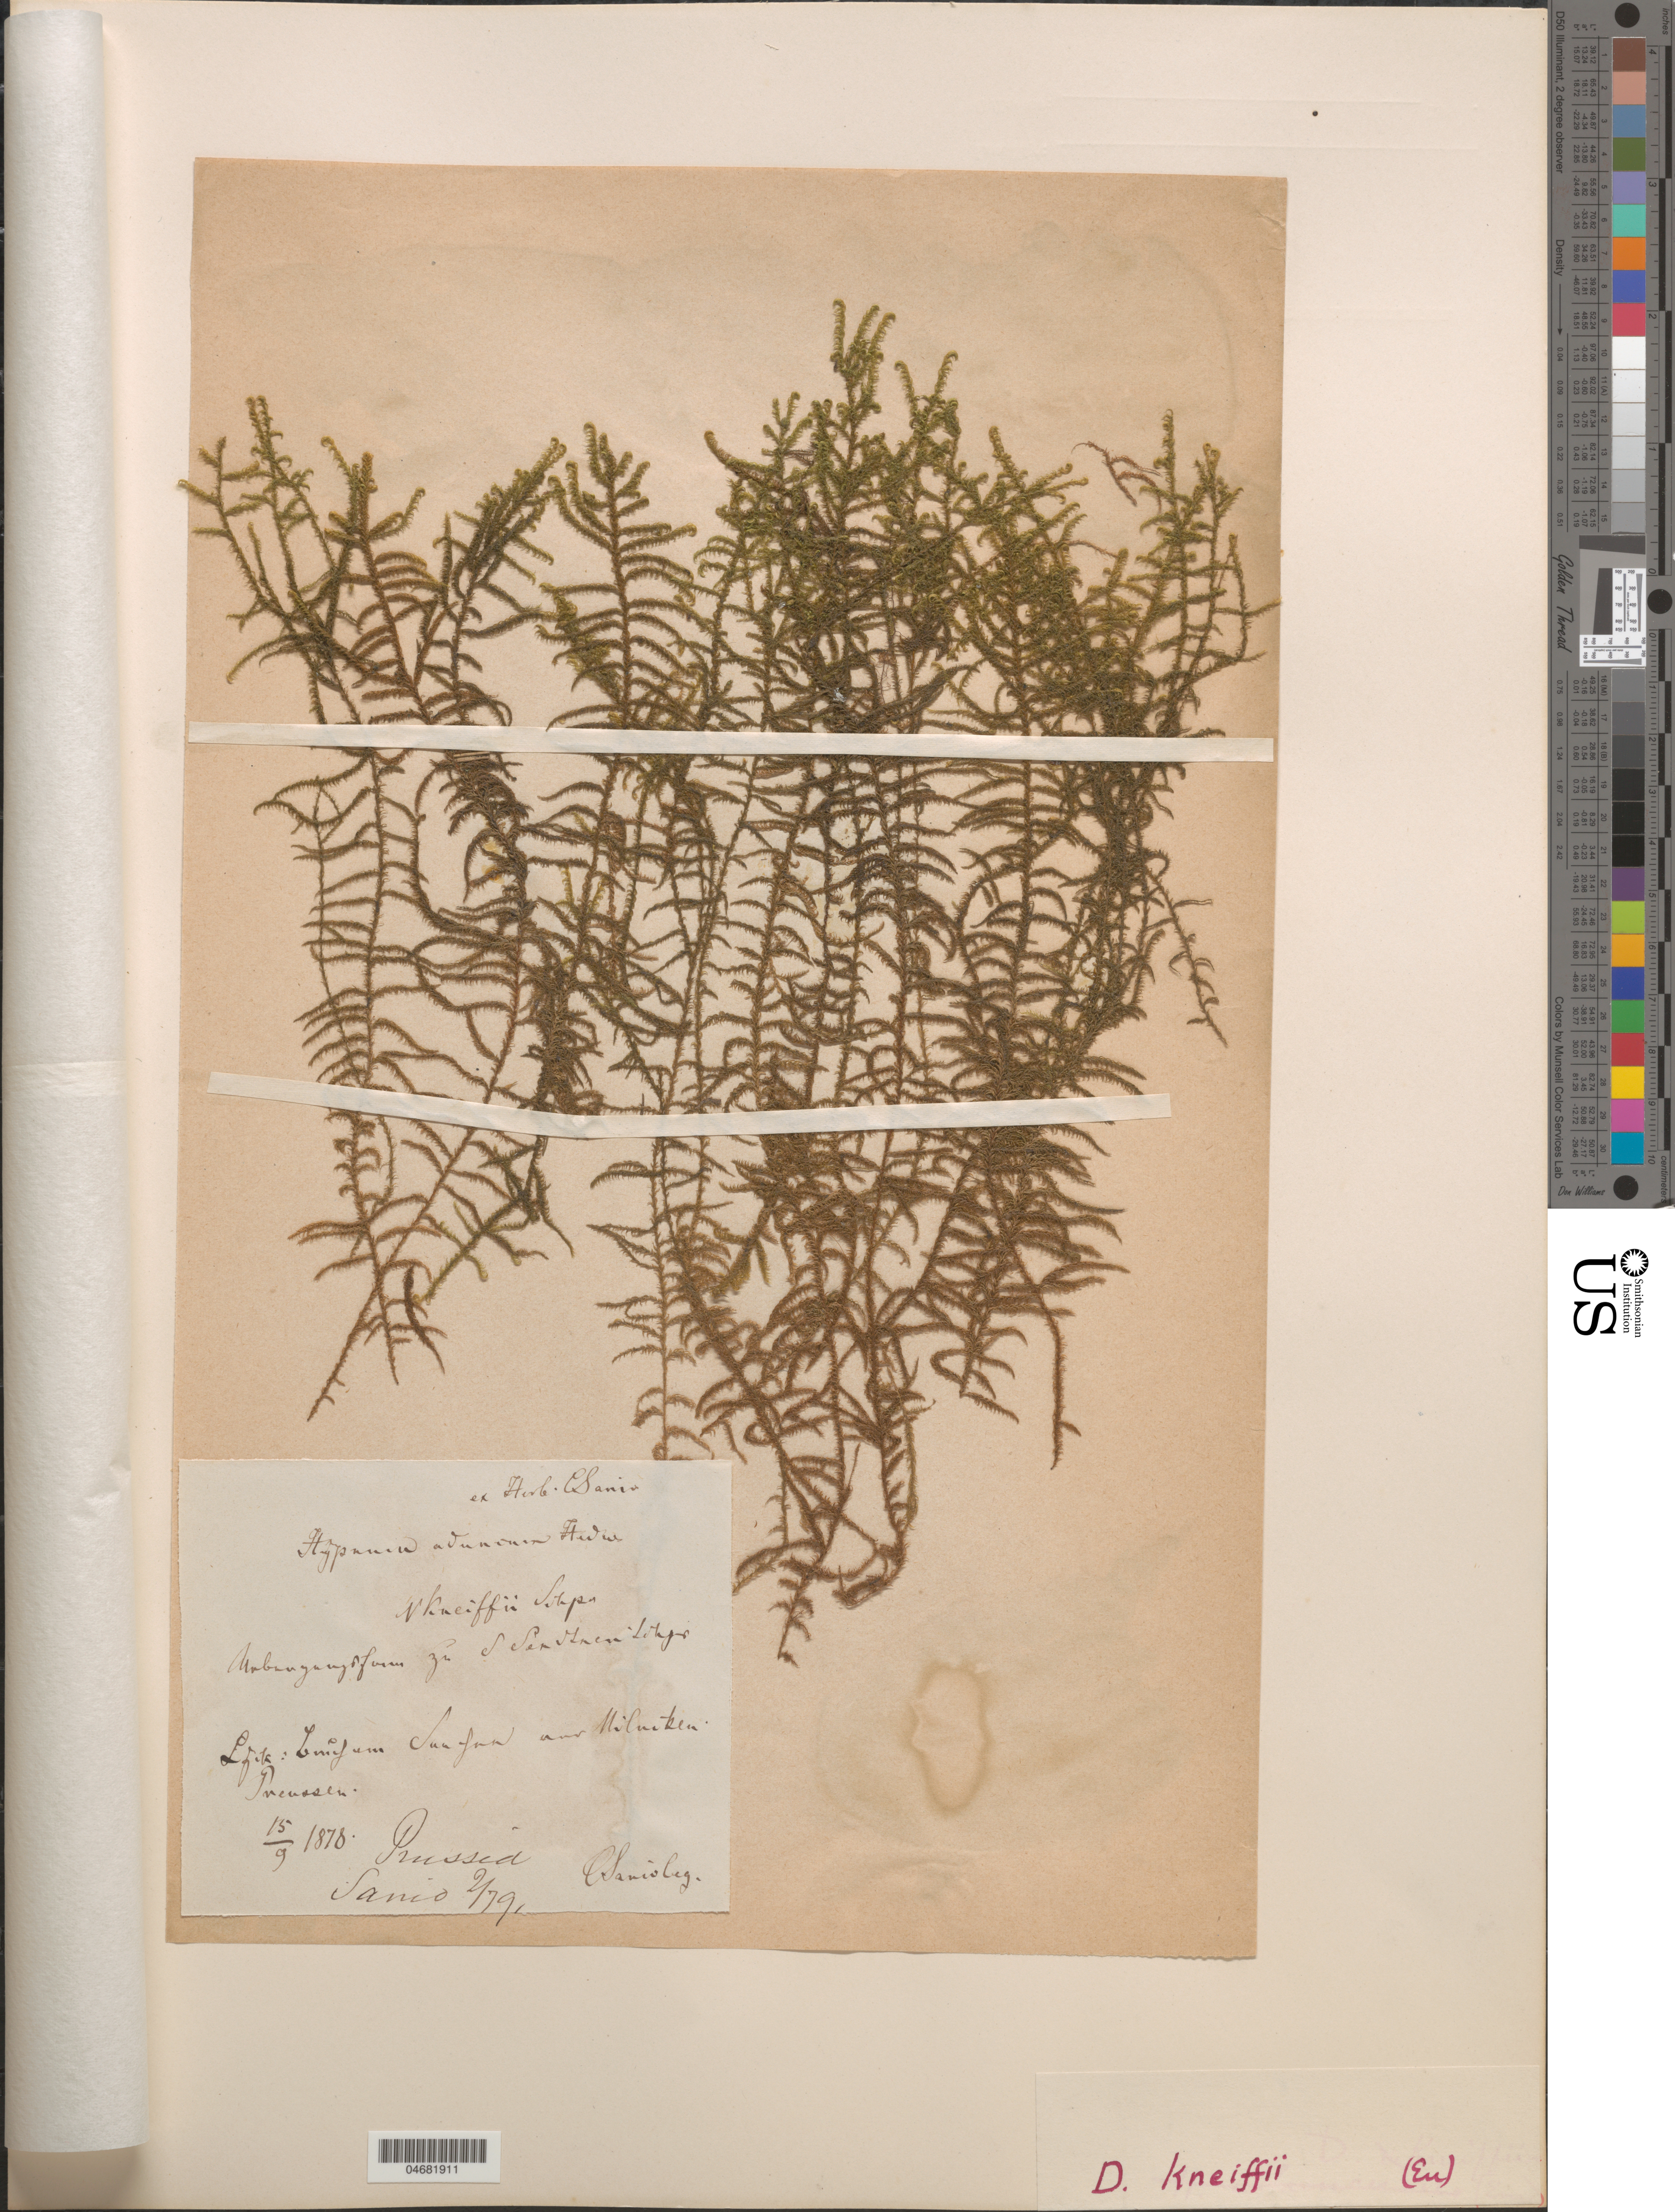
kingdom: Plantae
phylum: Bryophyta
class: Bryopsida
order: Hypnales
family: Hypnaceae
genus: Hypnum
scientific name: Hypnum aduncum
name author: Hedw.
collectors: C. Sanio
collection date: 1878-09-15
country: Poland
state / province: Warminsko-Mazurskie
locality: Preussen. Prussia. Lyck.